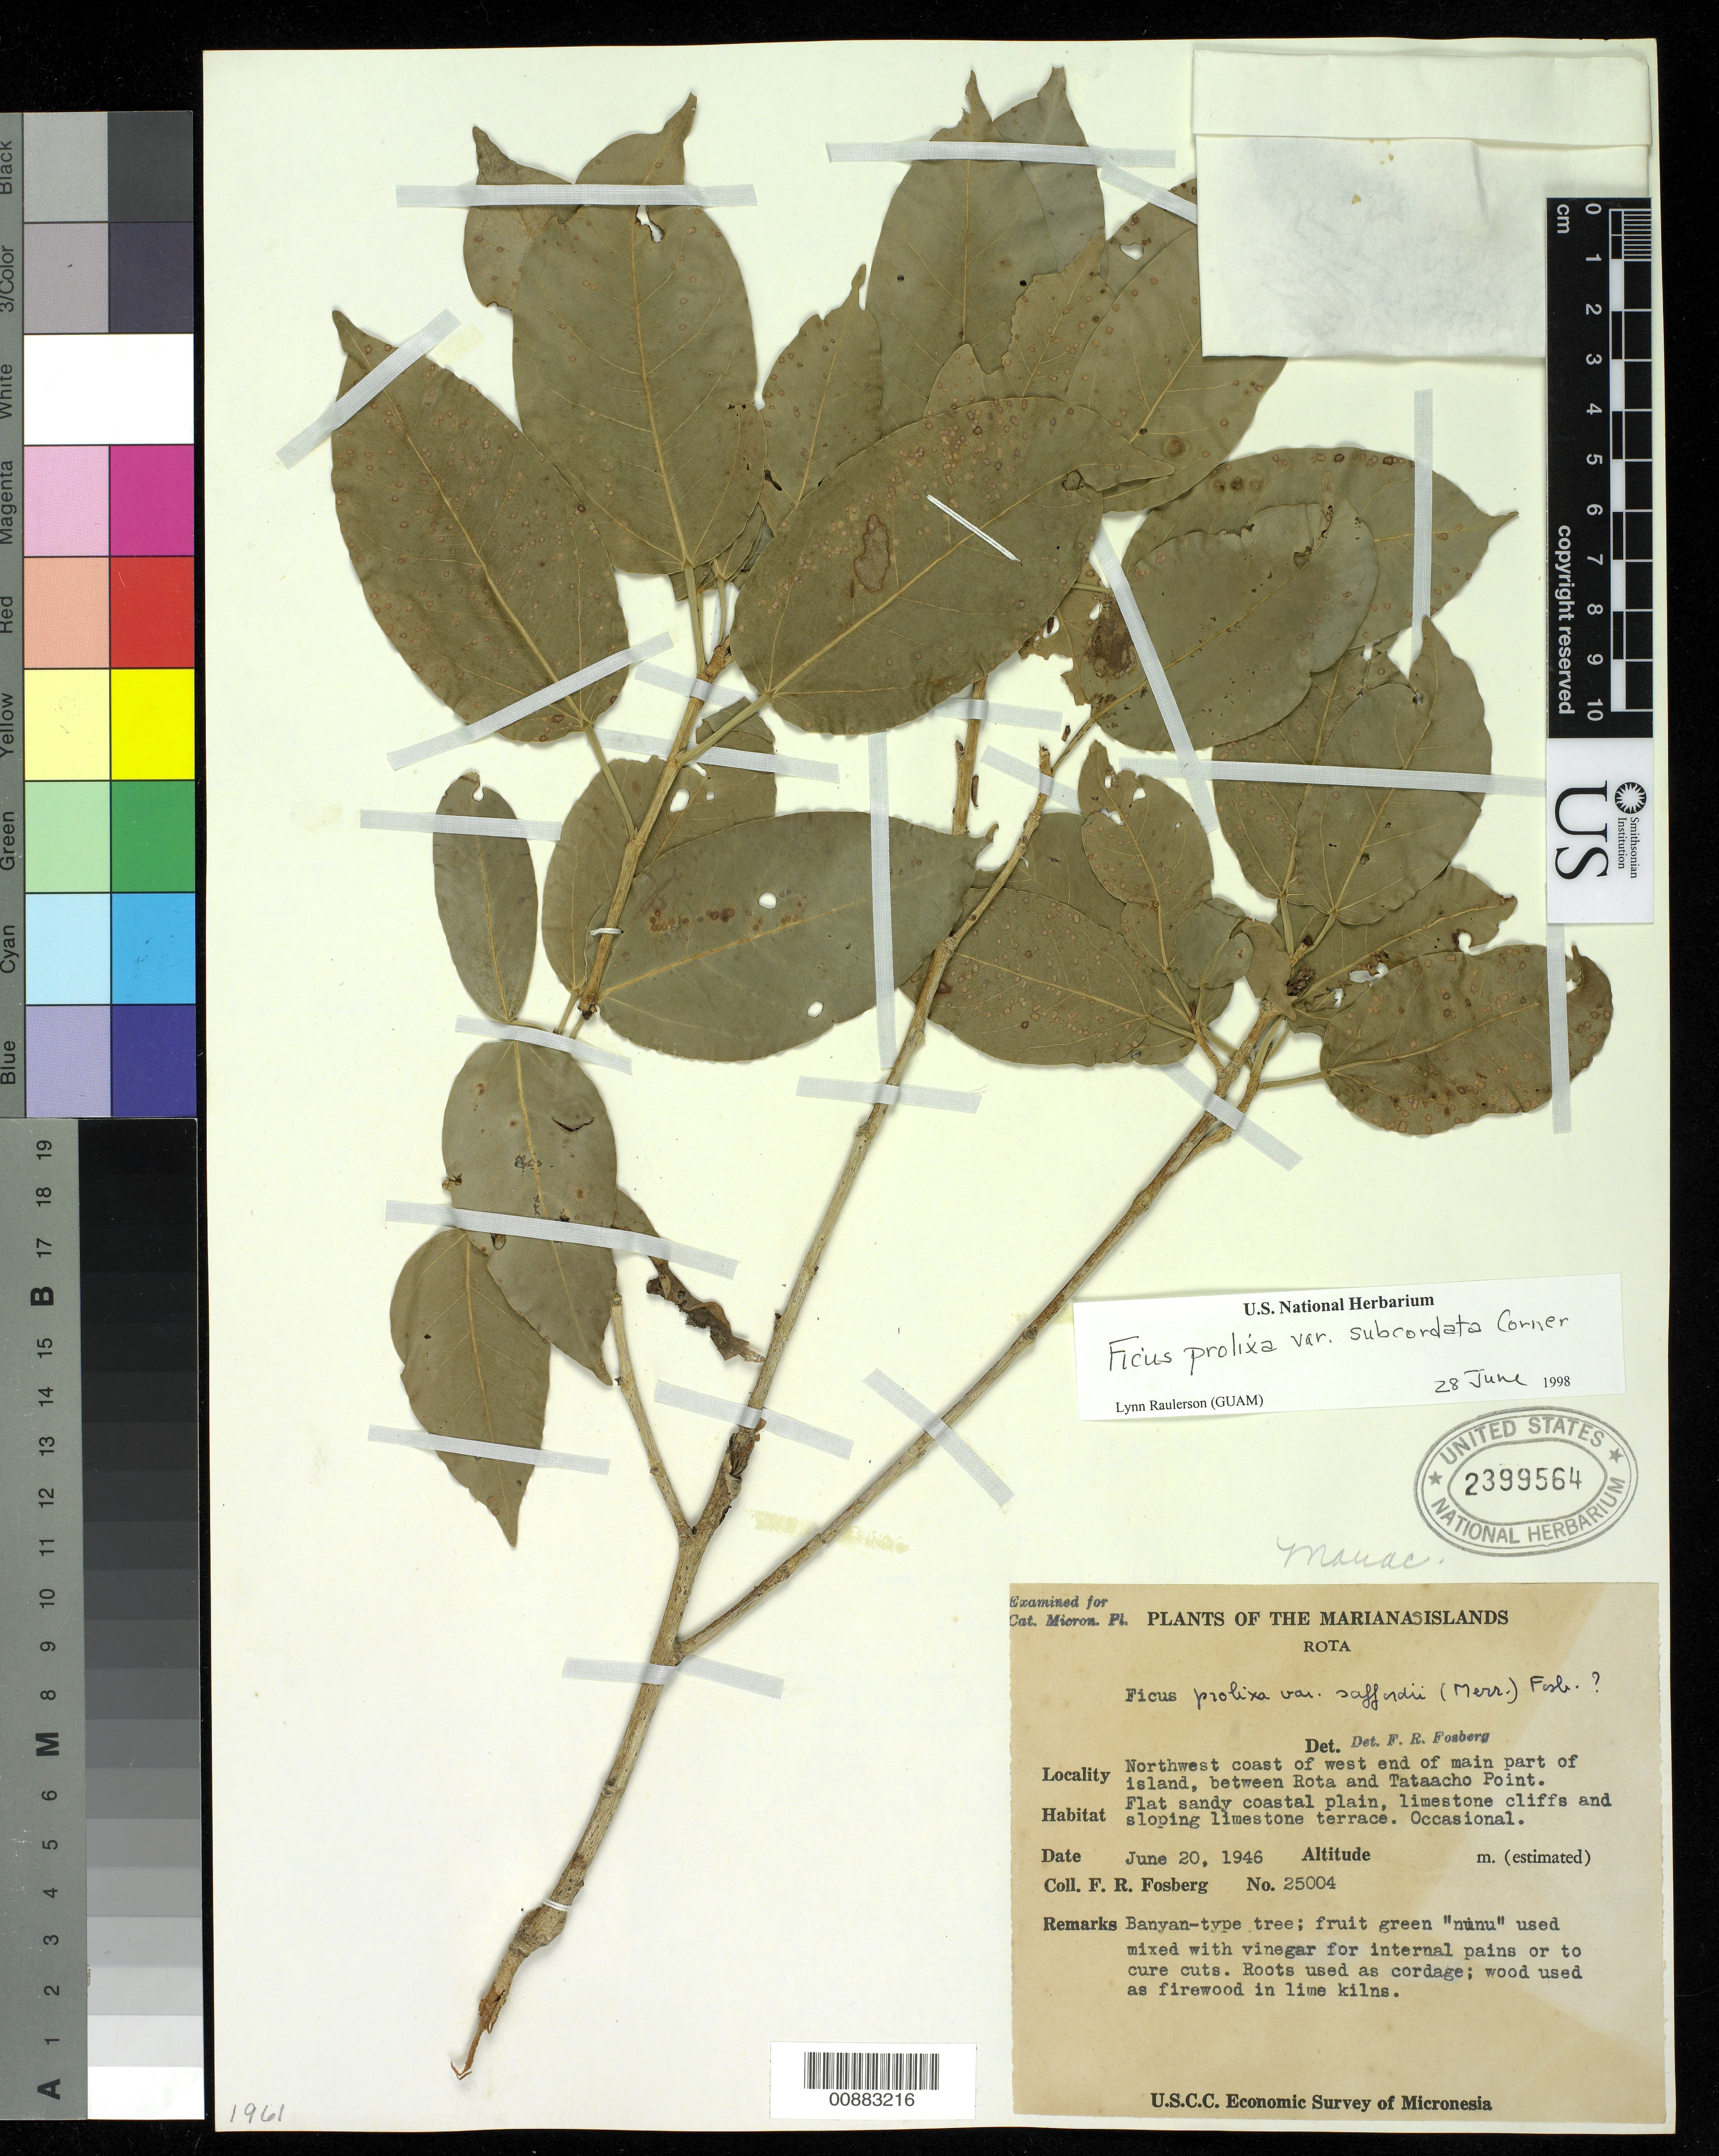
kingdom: Plantae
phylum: Tracheophyta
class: Magnoliopsida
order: Rosales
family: Moraceae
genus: Ficus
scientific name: Ficus prolixa var. subcordata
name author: Corner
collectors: F. R. Fosberg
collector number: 25004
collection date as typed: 20 Jun 1946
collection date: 1946-06-20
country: Northern Mariana Islands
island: Rota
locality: NW coast of W end of main part of island , between Rota and Tataacho Point.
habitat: Flat sandy coastal plain, limestone cliffs and sloping limestone terrace. Occasional.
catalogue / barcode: US 2399564